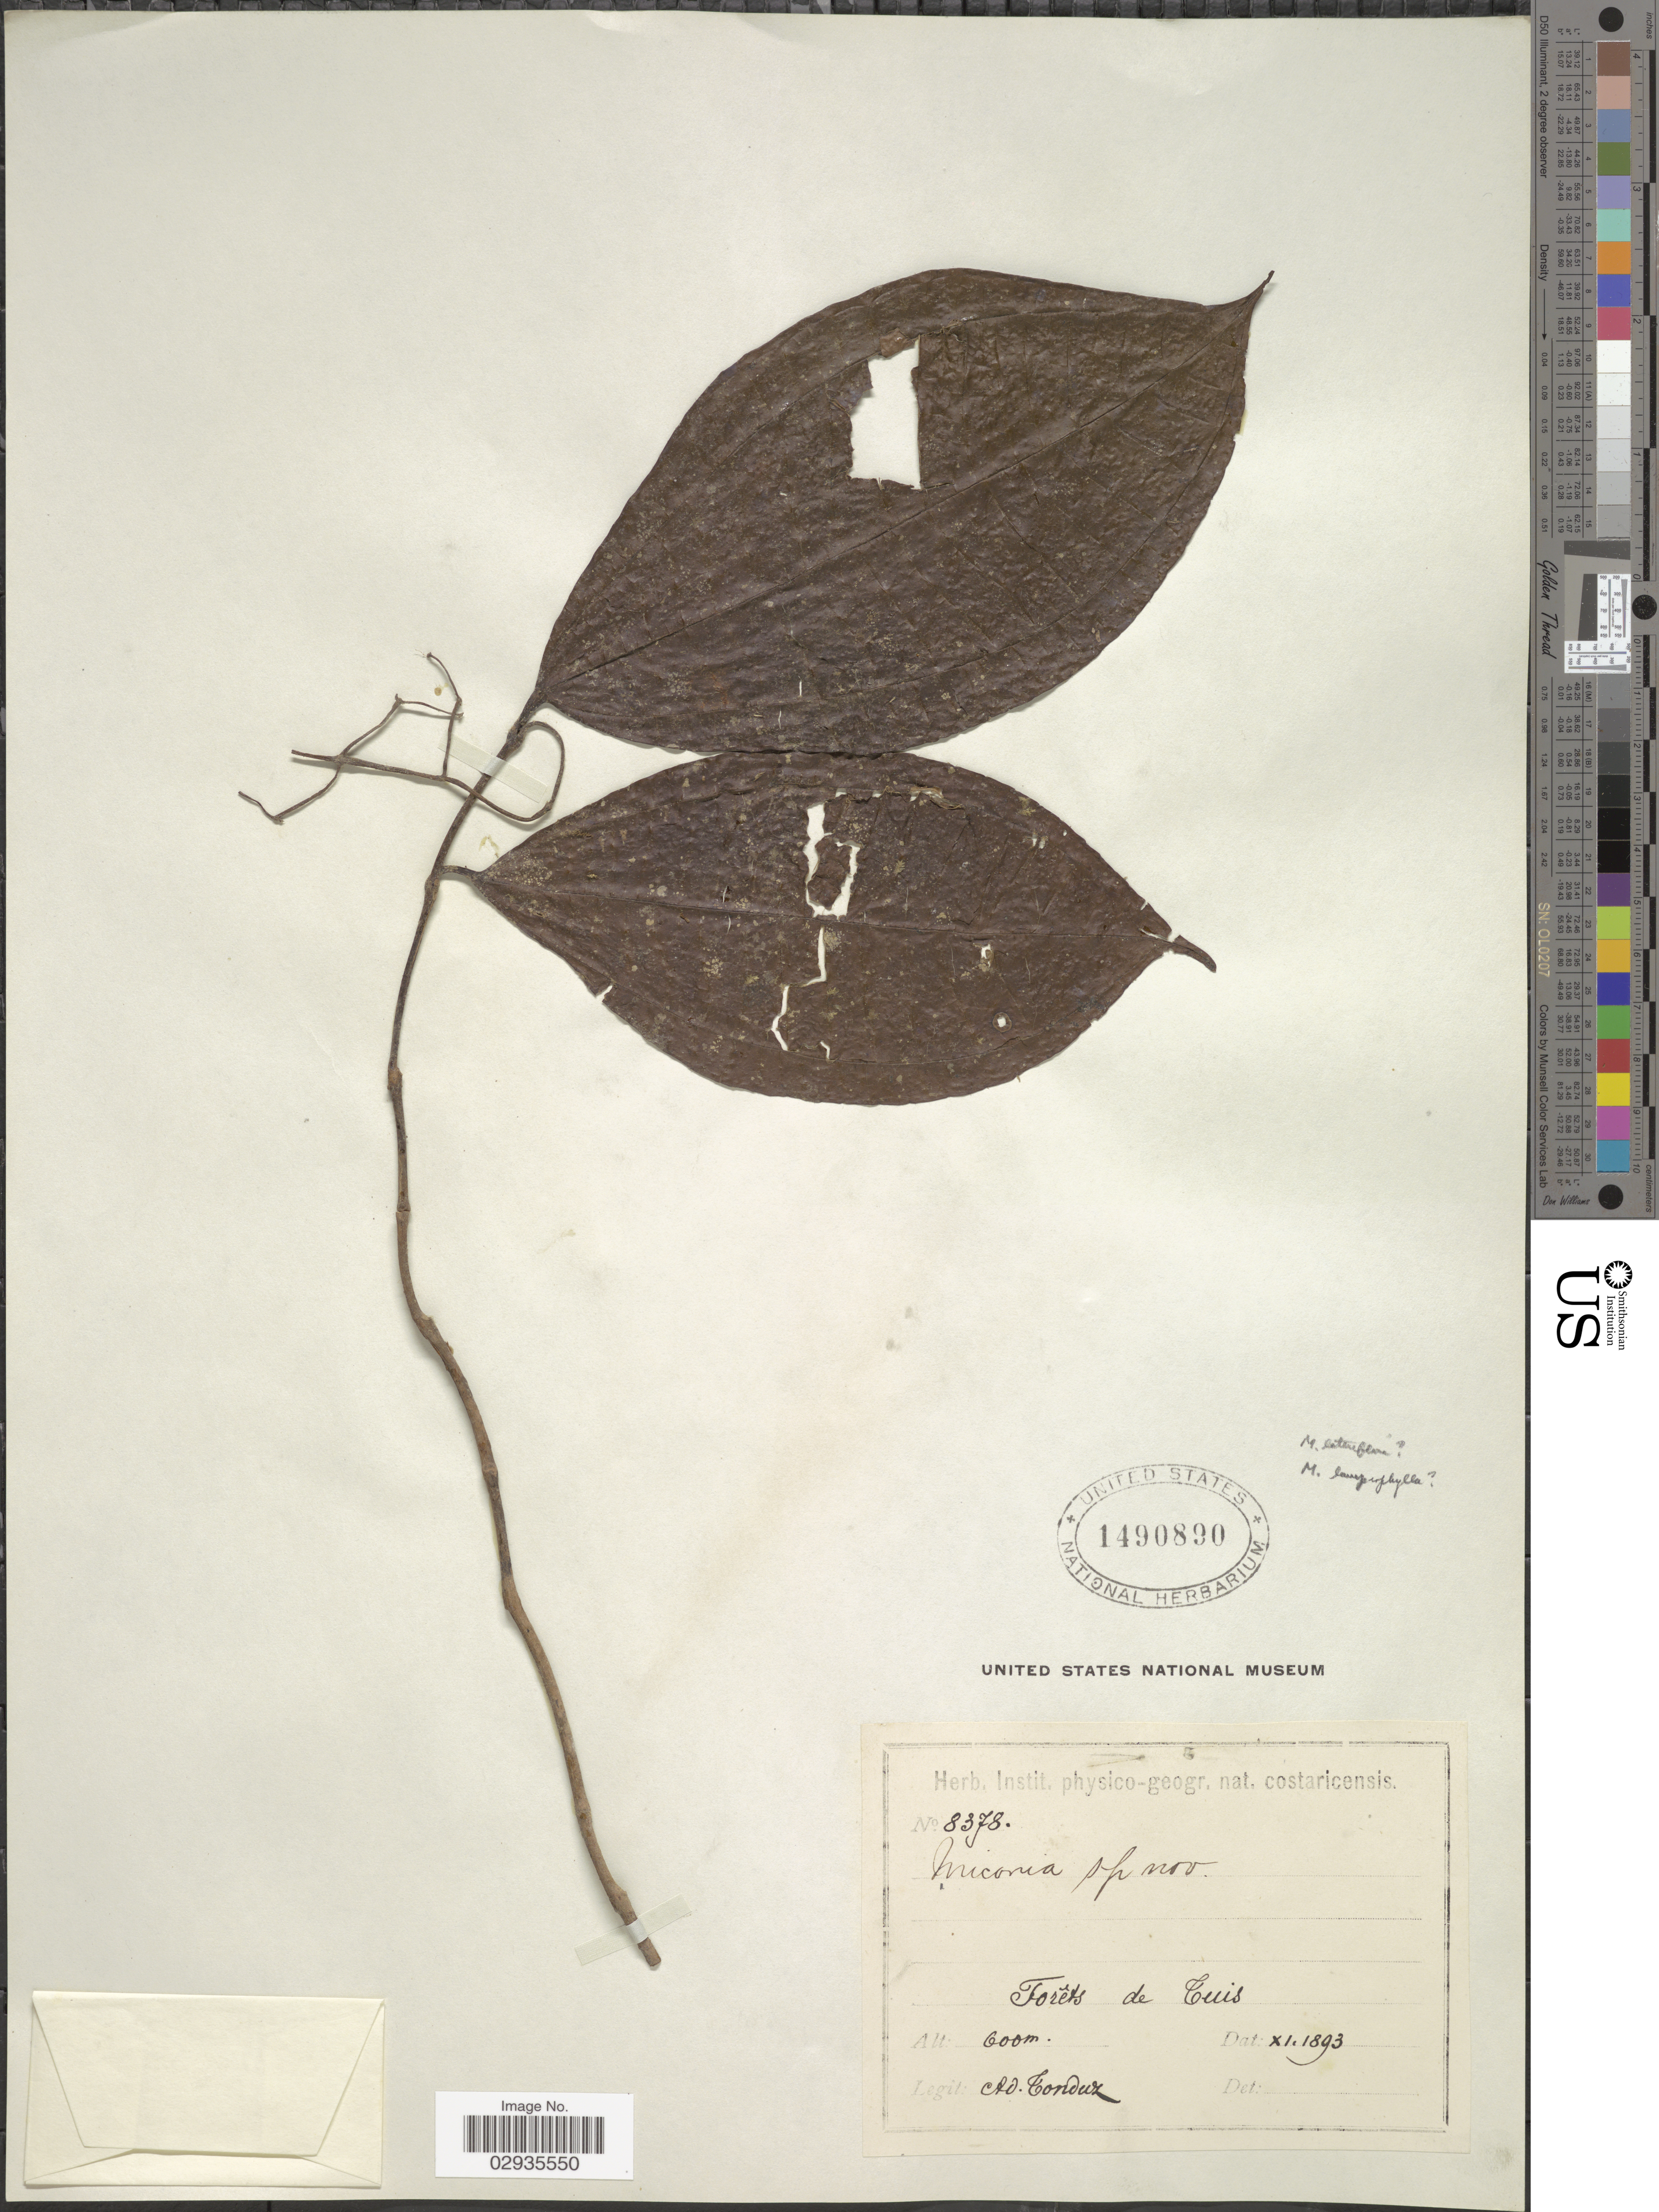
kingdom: Plantae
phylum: Tracheophyta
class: Magnoliopsida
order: Myrtales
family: Melastomataceae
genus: Miconia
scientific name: Miconia sp.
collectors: A. Tonduz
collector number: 8378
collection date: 1893-11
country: Costa Rica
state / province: Cartago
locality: Forêts de Tuis.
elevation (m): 600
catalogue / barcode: US 1490890